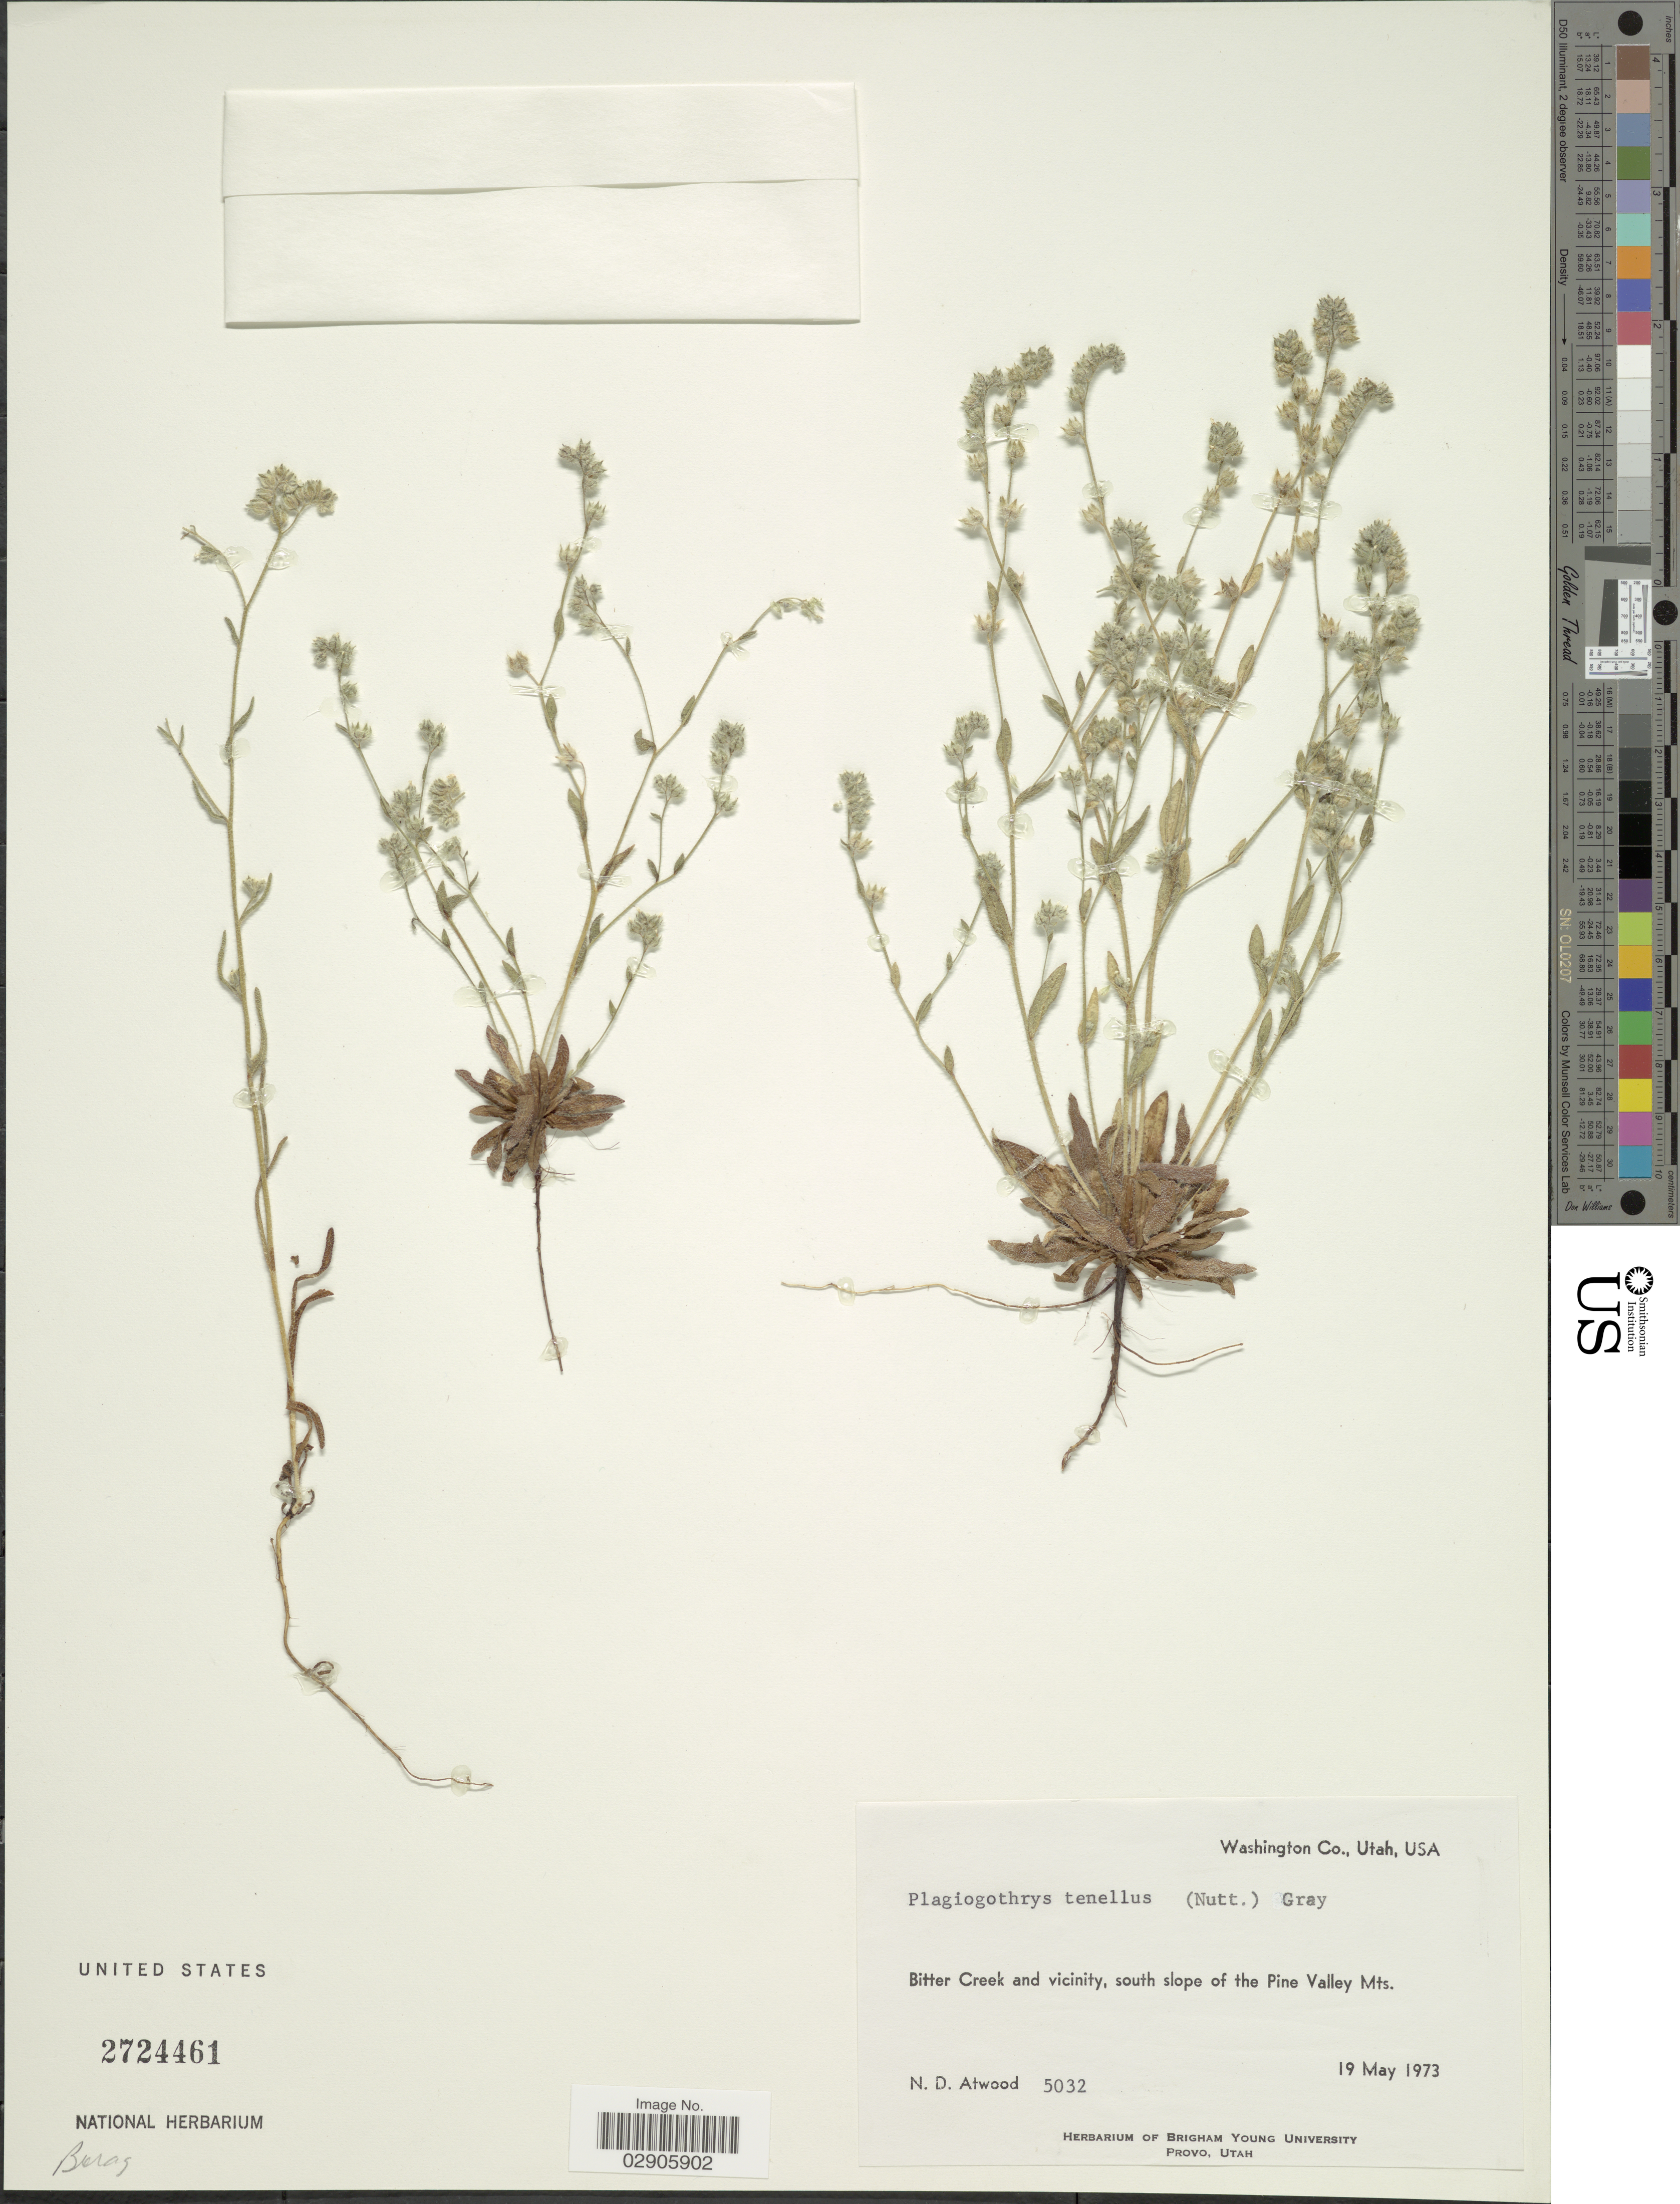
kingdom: Plantae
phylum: Tracheophyta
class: Magnoliopsida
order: Boraginales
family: Boraginaceae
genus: Plagiobothrys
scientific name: Plagiobothrys tenellus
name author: (Nutt.) A. Gray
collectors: N. Atwood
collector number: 5032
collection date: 1973-05-19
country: United States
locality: Washington Co., Utah, USA. Bitter Creek and vicinity, south slope of the Pine Valley Mts.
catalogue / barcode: US 2724461